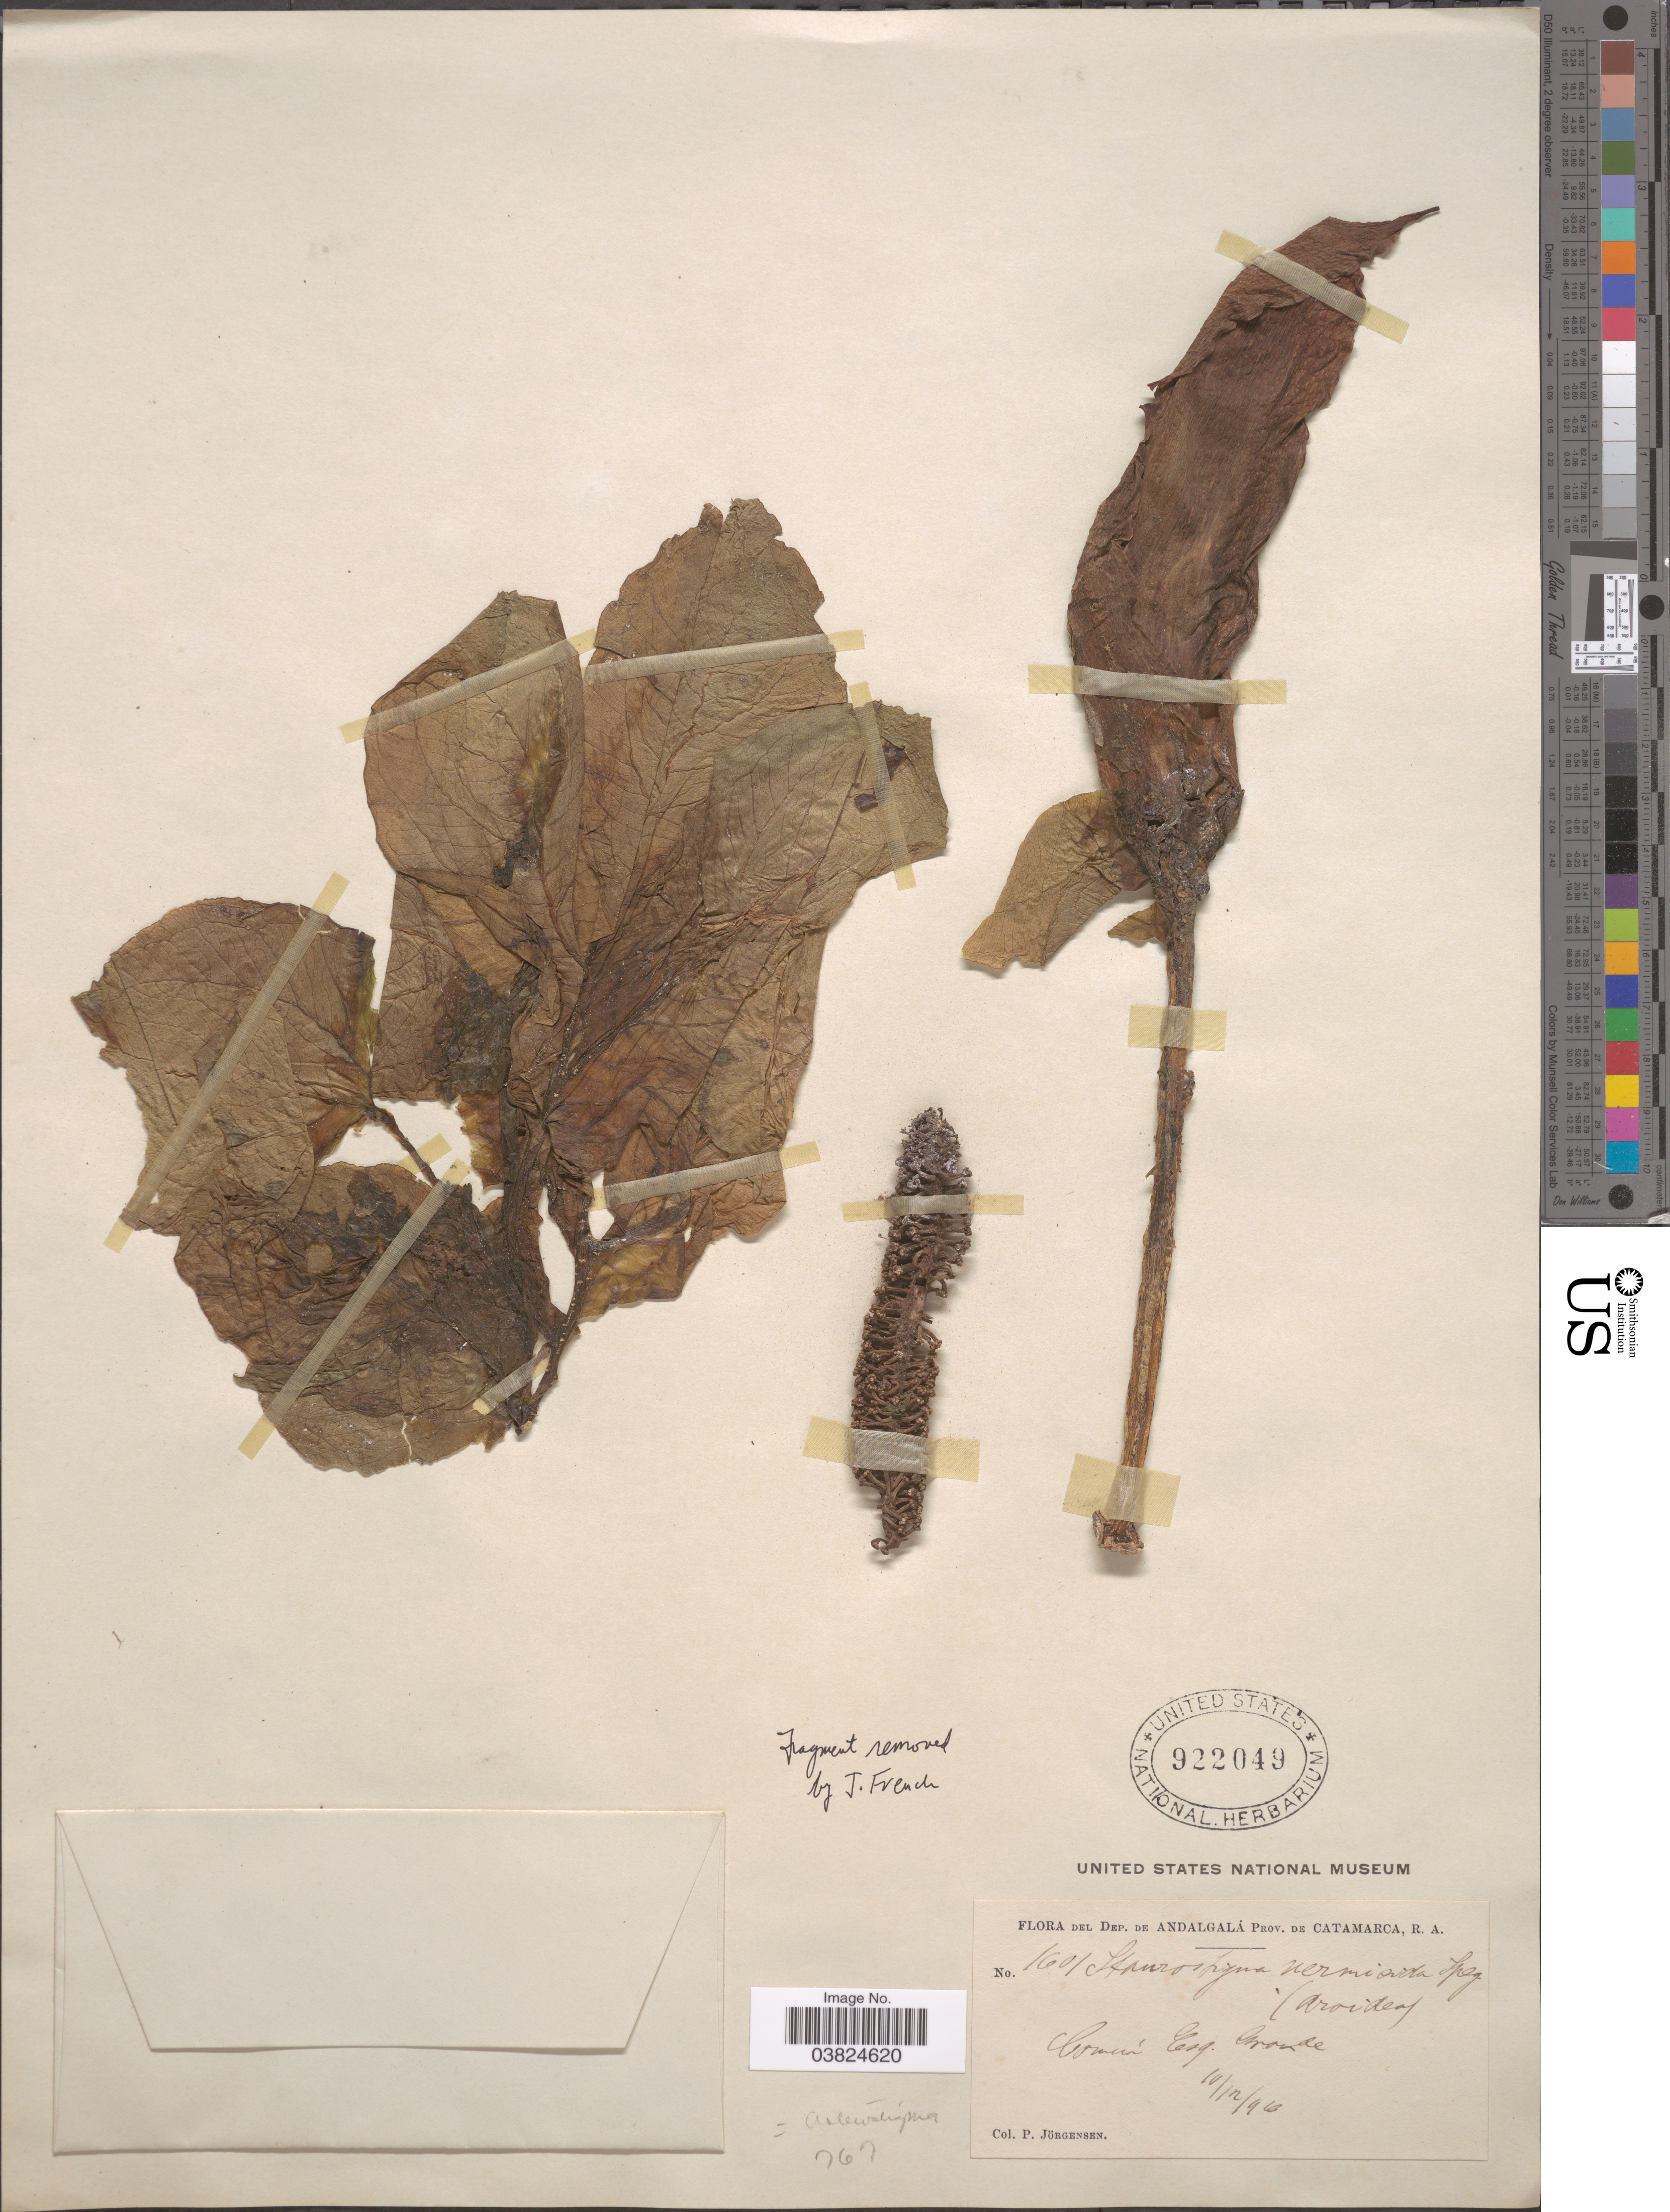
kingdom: Plantae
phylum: Tracheophyta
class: Liliopsida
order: Alismatales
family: Araceae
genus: Gorgonidium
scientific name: Gorgonidium vermicidum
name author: (Speg.) Bogner & Nicholson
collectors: P. Jörgensen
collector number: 1601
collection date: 1918-12-10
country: Argentina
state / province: Catamarca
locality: Dep. de Andalgalá.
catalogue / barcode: US 922049